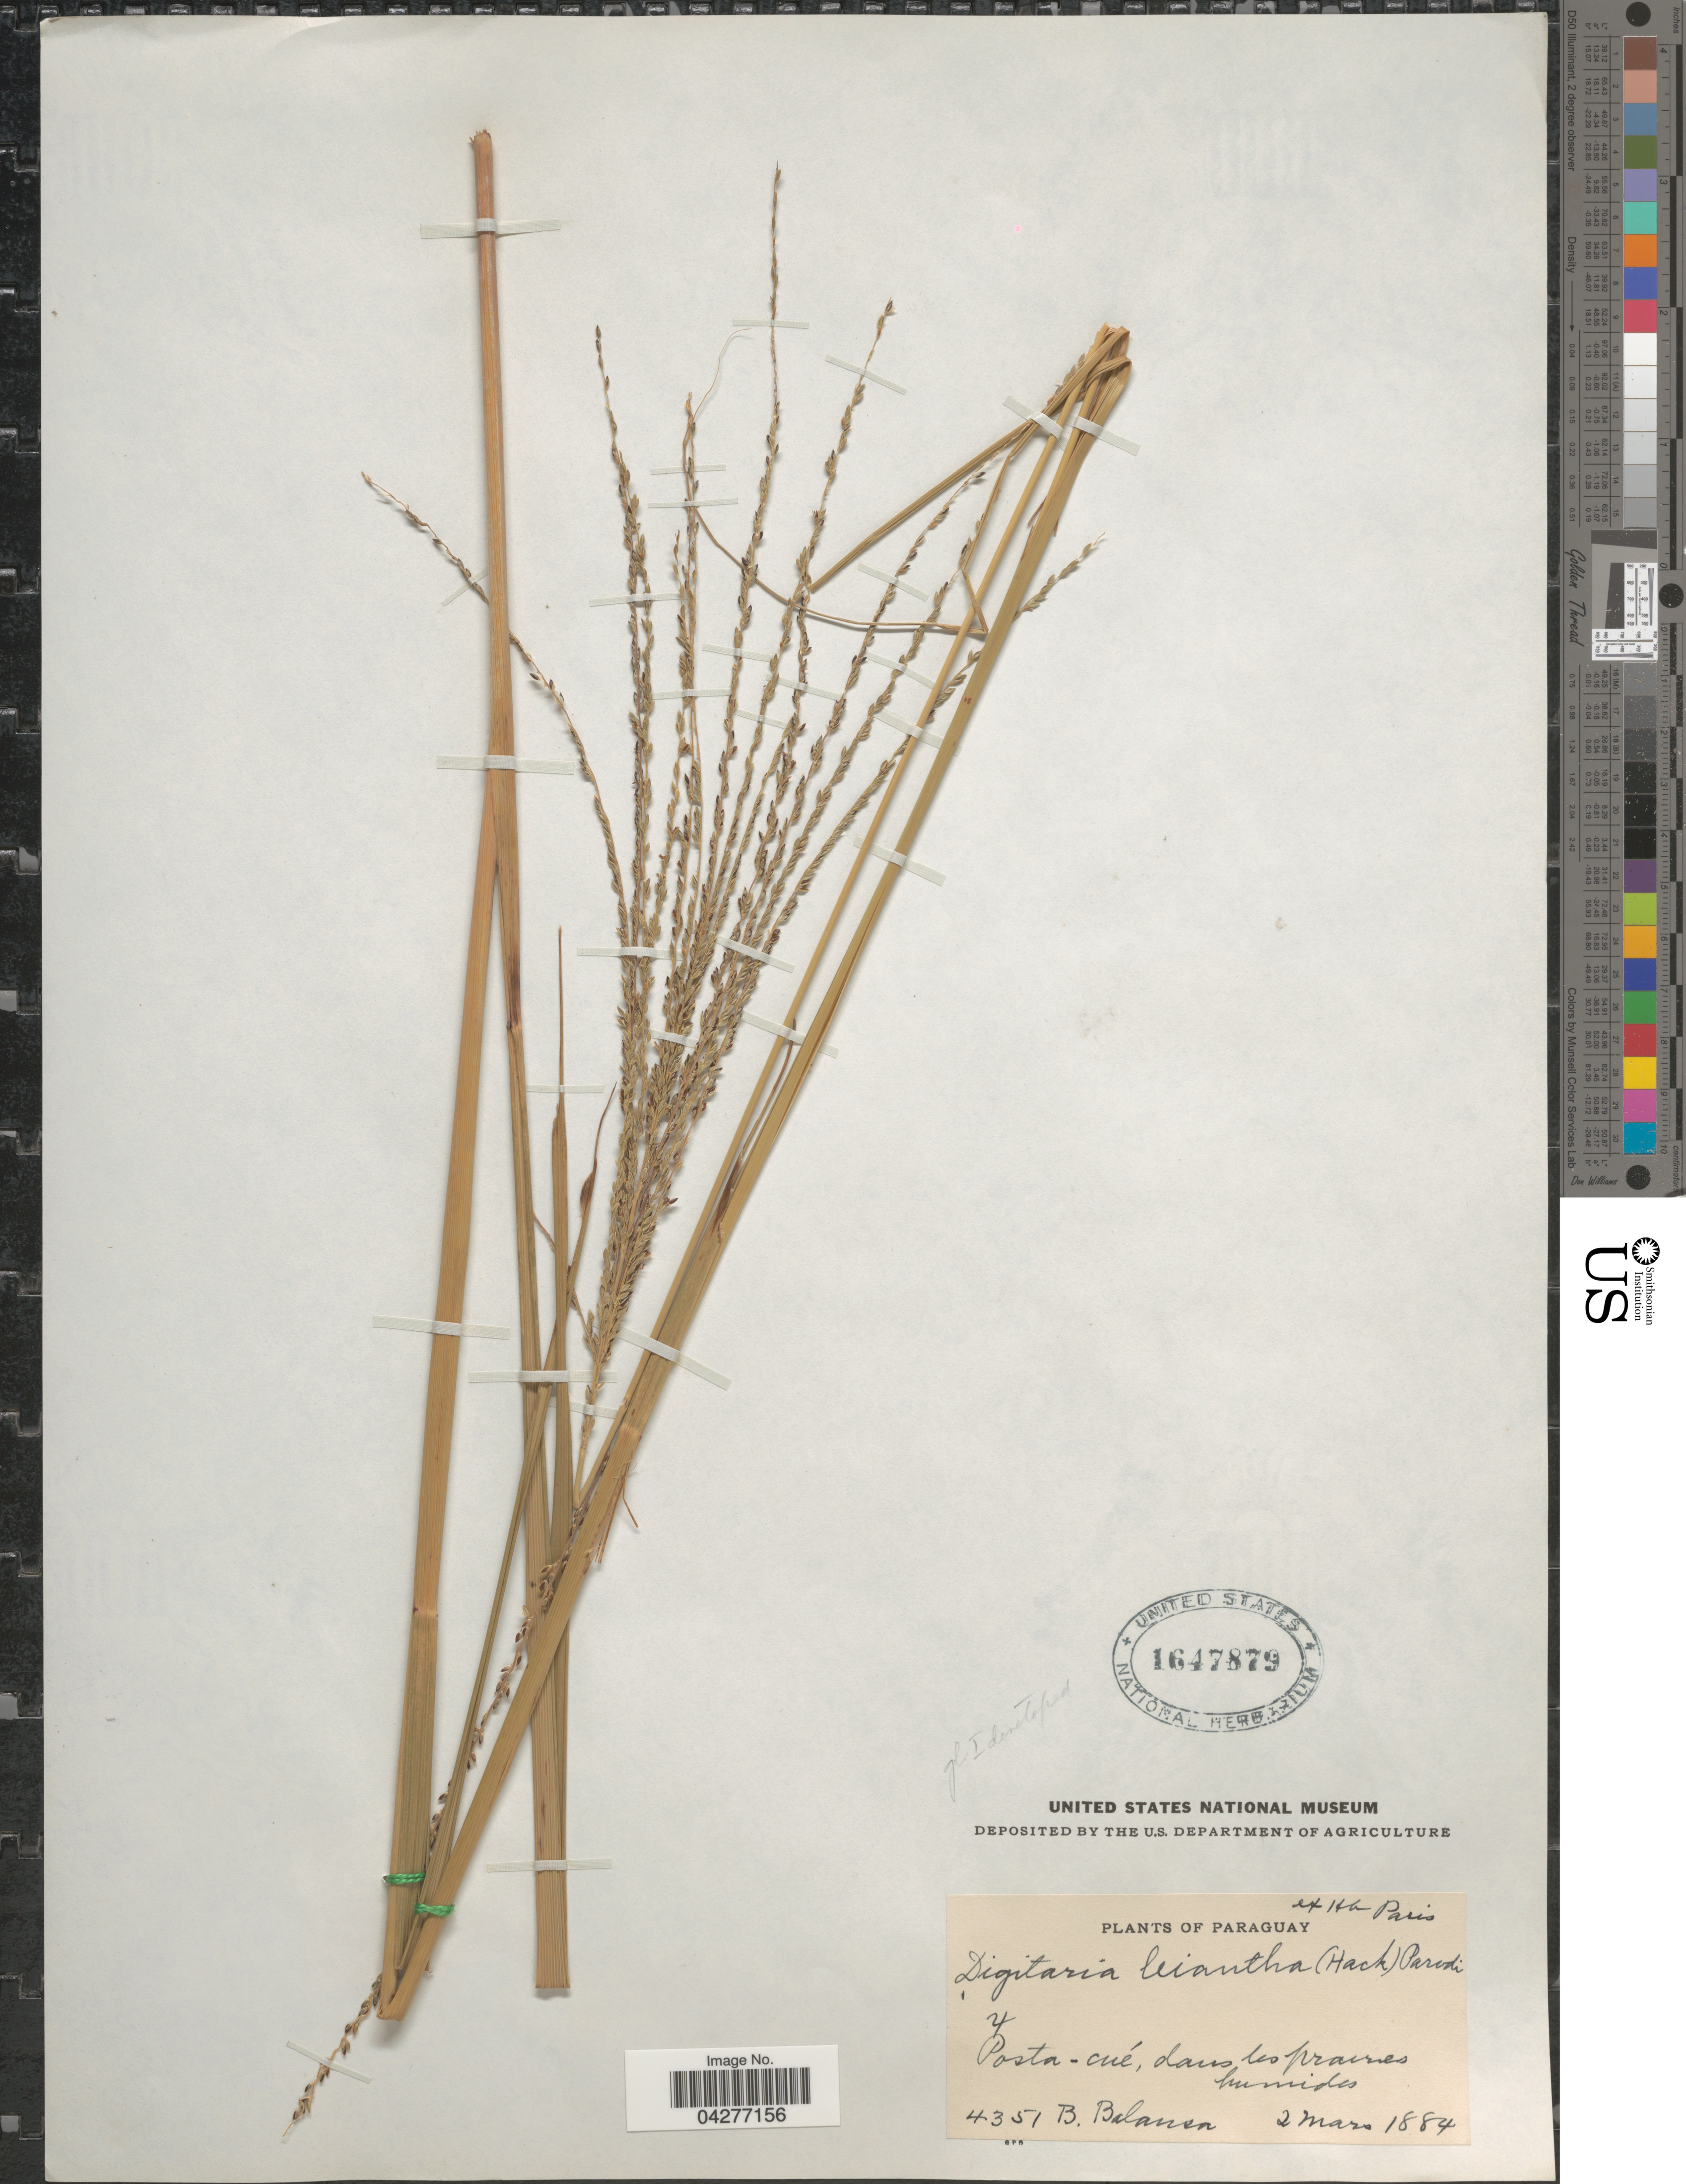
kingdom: Plantae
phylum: Tracheophyta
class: Liliopsida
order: Poales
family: Poaceae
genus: Digitaria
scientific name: Digitaria lehmanniana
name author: Henr.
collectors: B. Balansa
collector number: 4351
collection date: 1884-03-02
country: Paraguay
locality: Posta-cué, dans les prairies humides.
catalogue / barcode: US 1647879